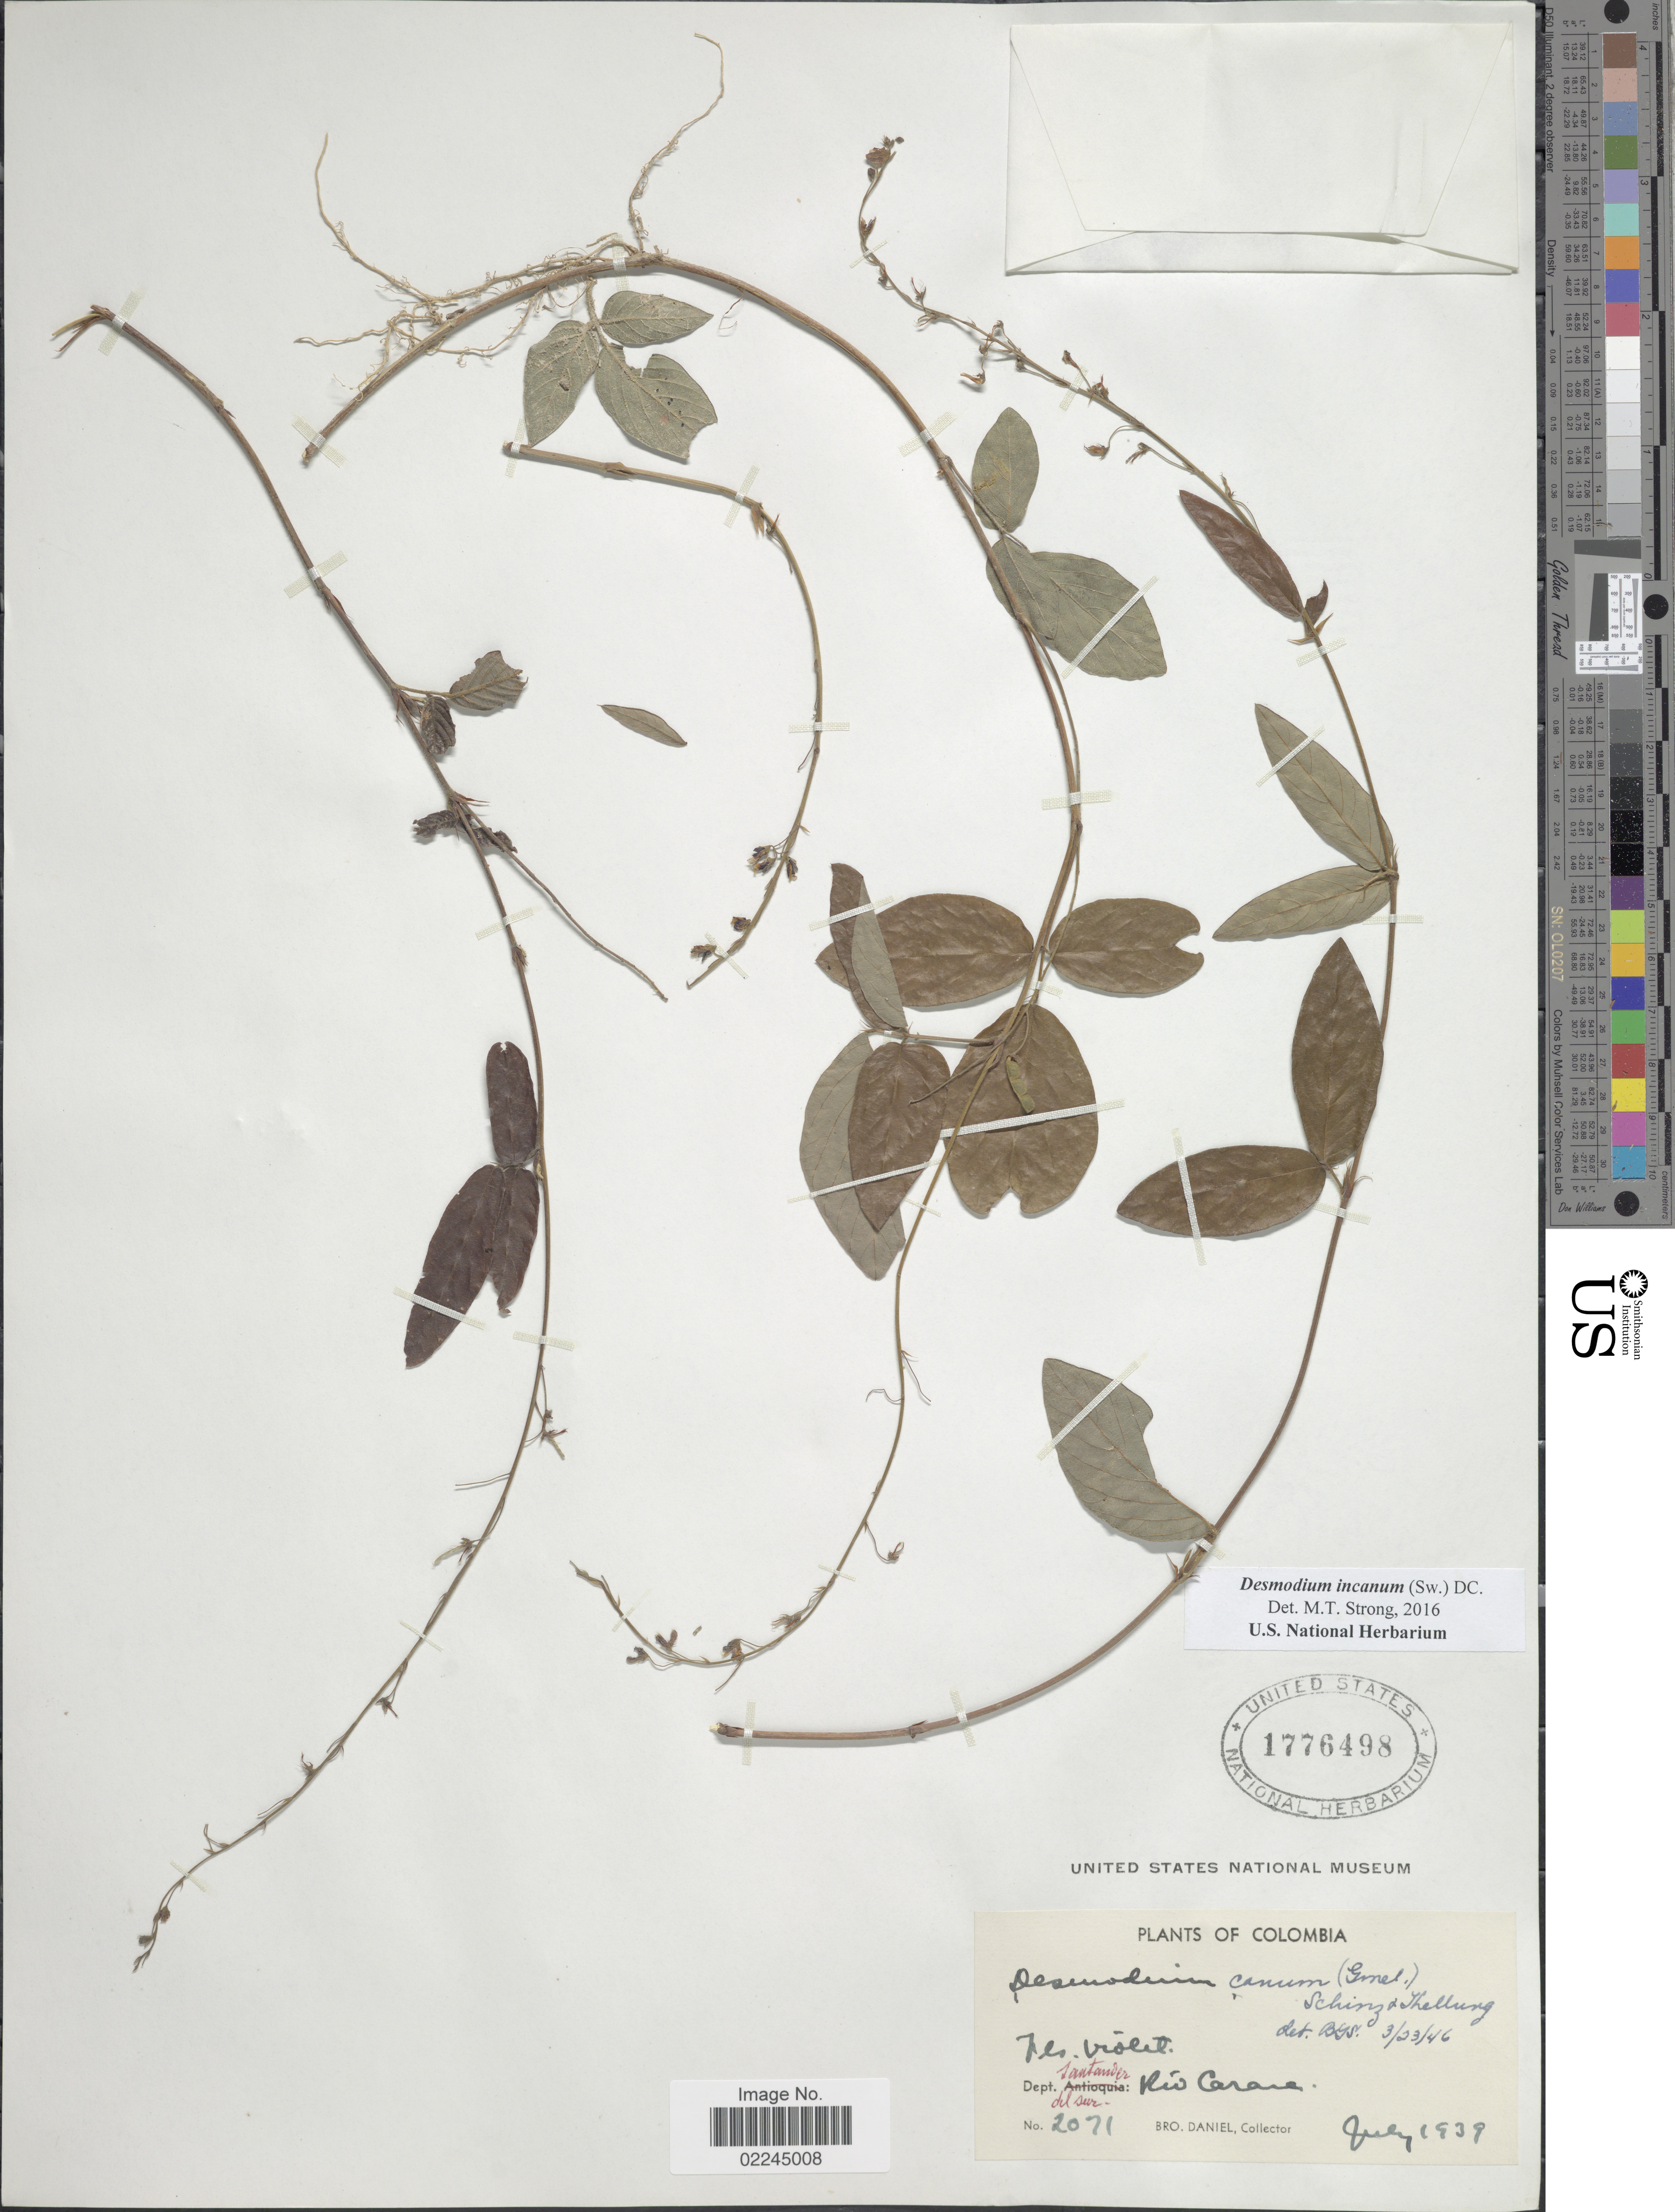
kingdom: Plantae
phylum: Tracheophyta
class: Magnoliopsida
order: Fabales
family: Fabaceae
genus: Desmodium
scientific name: Desmodium incanum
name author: (Sw.) DC.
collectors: Bro. Daniel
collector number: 2071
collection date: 1939-07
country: Colombia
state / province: Santander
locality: Rio Carare, Dept. Santander del Sur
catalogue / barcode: US 1776498